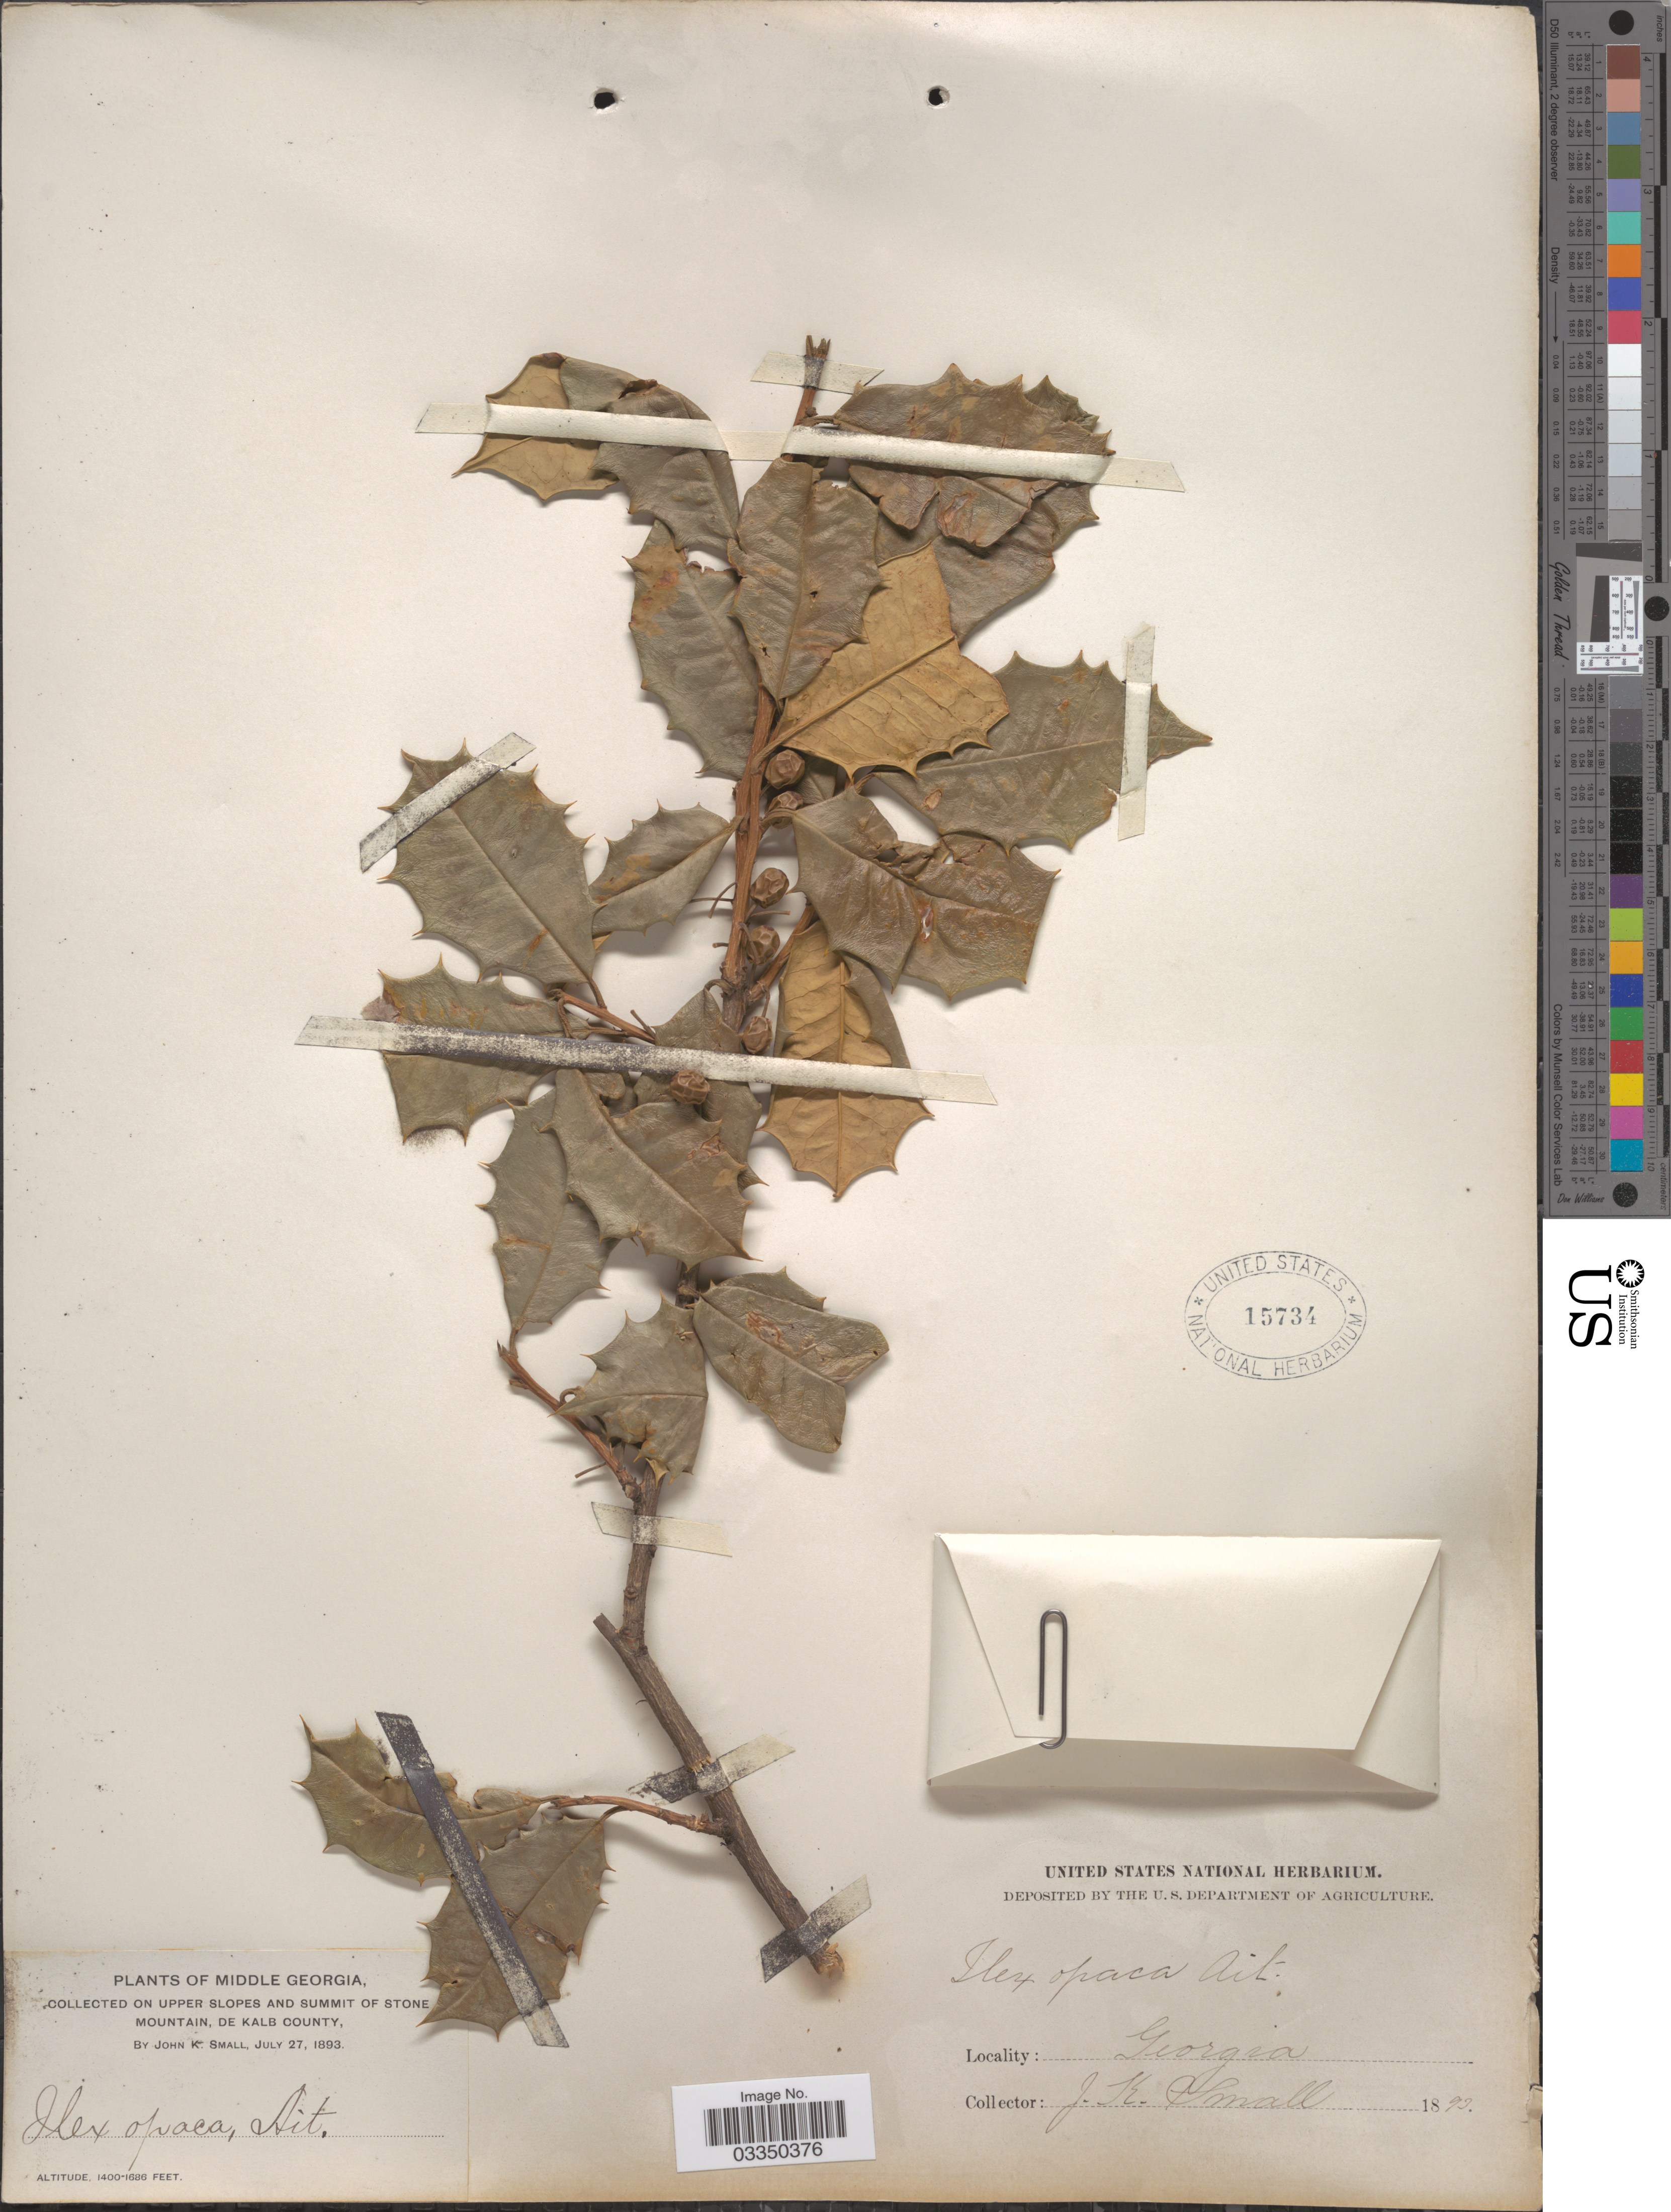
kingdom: Plantae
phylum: Tracheophyta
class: Magnoliopsida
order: Aquifoliales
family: Aquifoliaceae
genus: Ilex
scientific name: Ilex opaca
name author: Aiton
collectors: J. K. Small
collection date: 1893-07-27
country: United States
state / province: Georgia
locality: Middle Georgia. On upper slopes and summit of Stone Mountain, De Kalb County.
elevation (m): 427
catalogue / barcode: US 15734